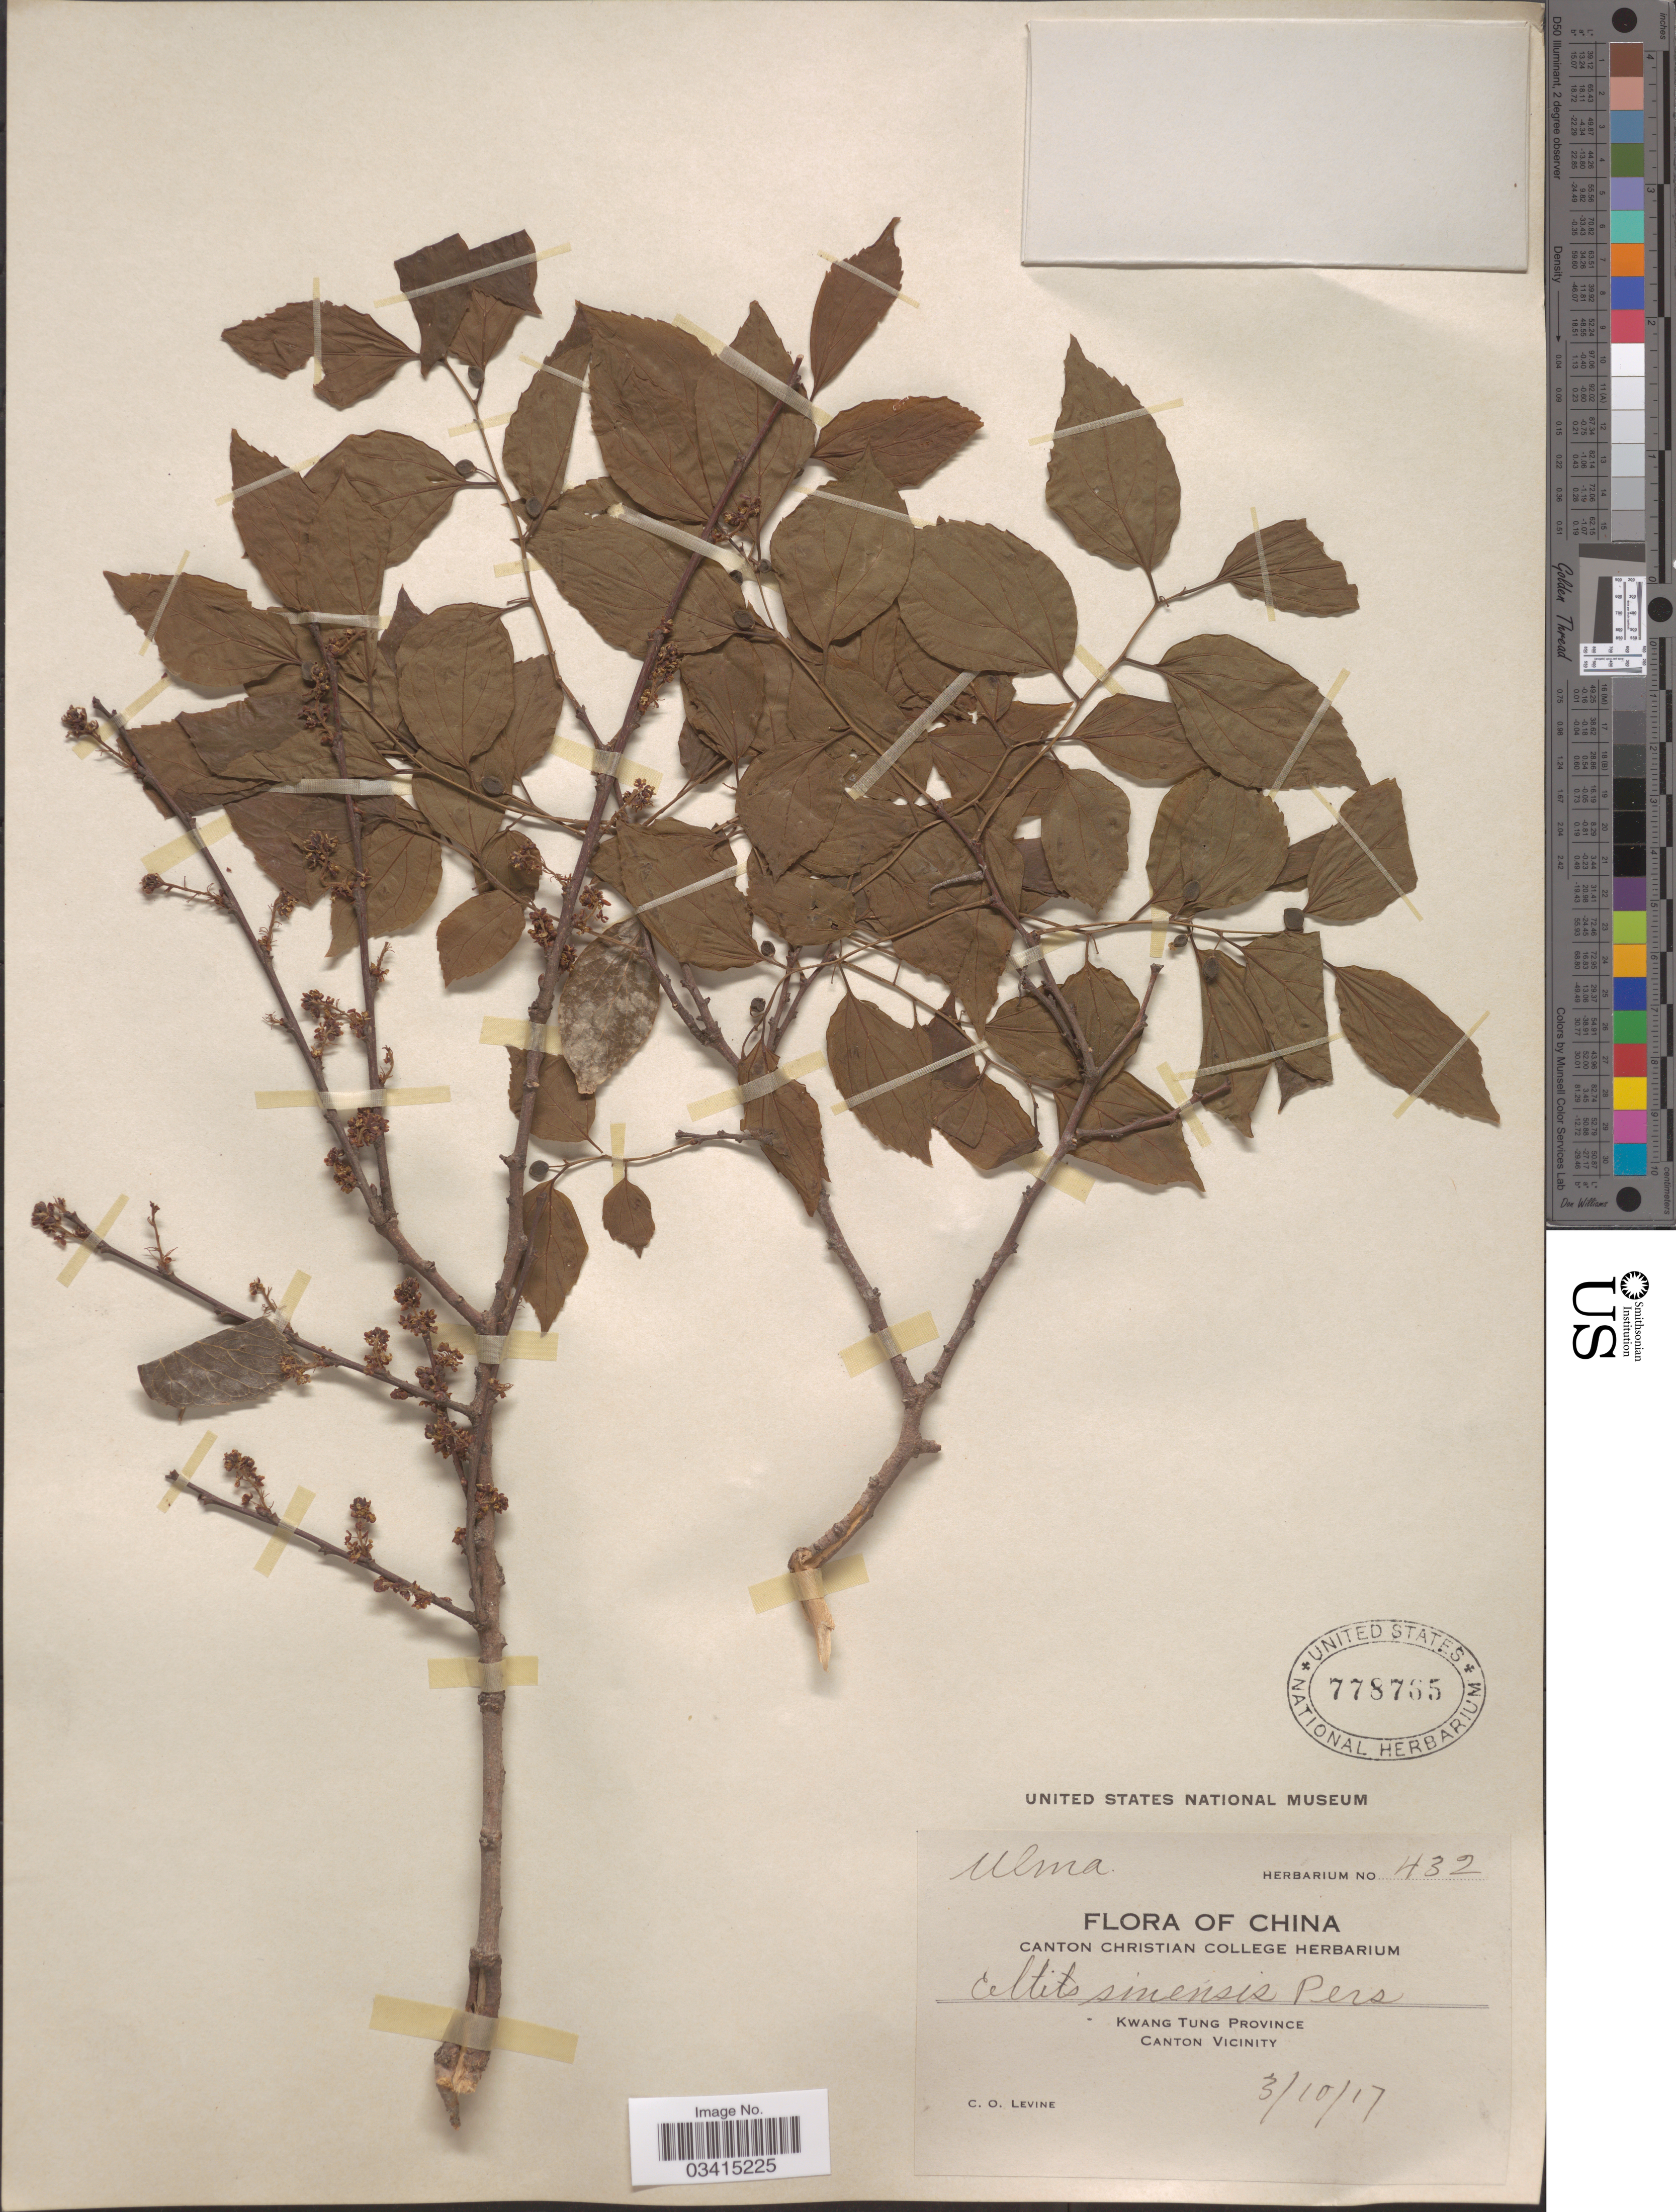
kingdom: Plantae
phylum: Tracheophyta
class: Magnoliopsida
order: Rosales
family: Cannabaceae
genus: Celtis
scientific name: Celtis sinensis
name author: Pers.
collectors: C. O. Levine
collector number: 432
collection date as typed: Transcribed d/m/y: 3/10/17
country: China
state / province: Guangdong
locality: Kwang Tung Province. Canton Vicinity.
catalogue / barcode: US 778765